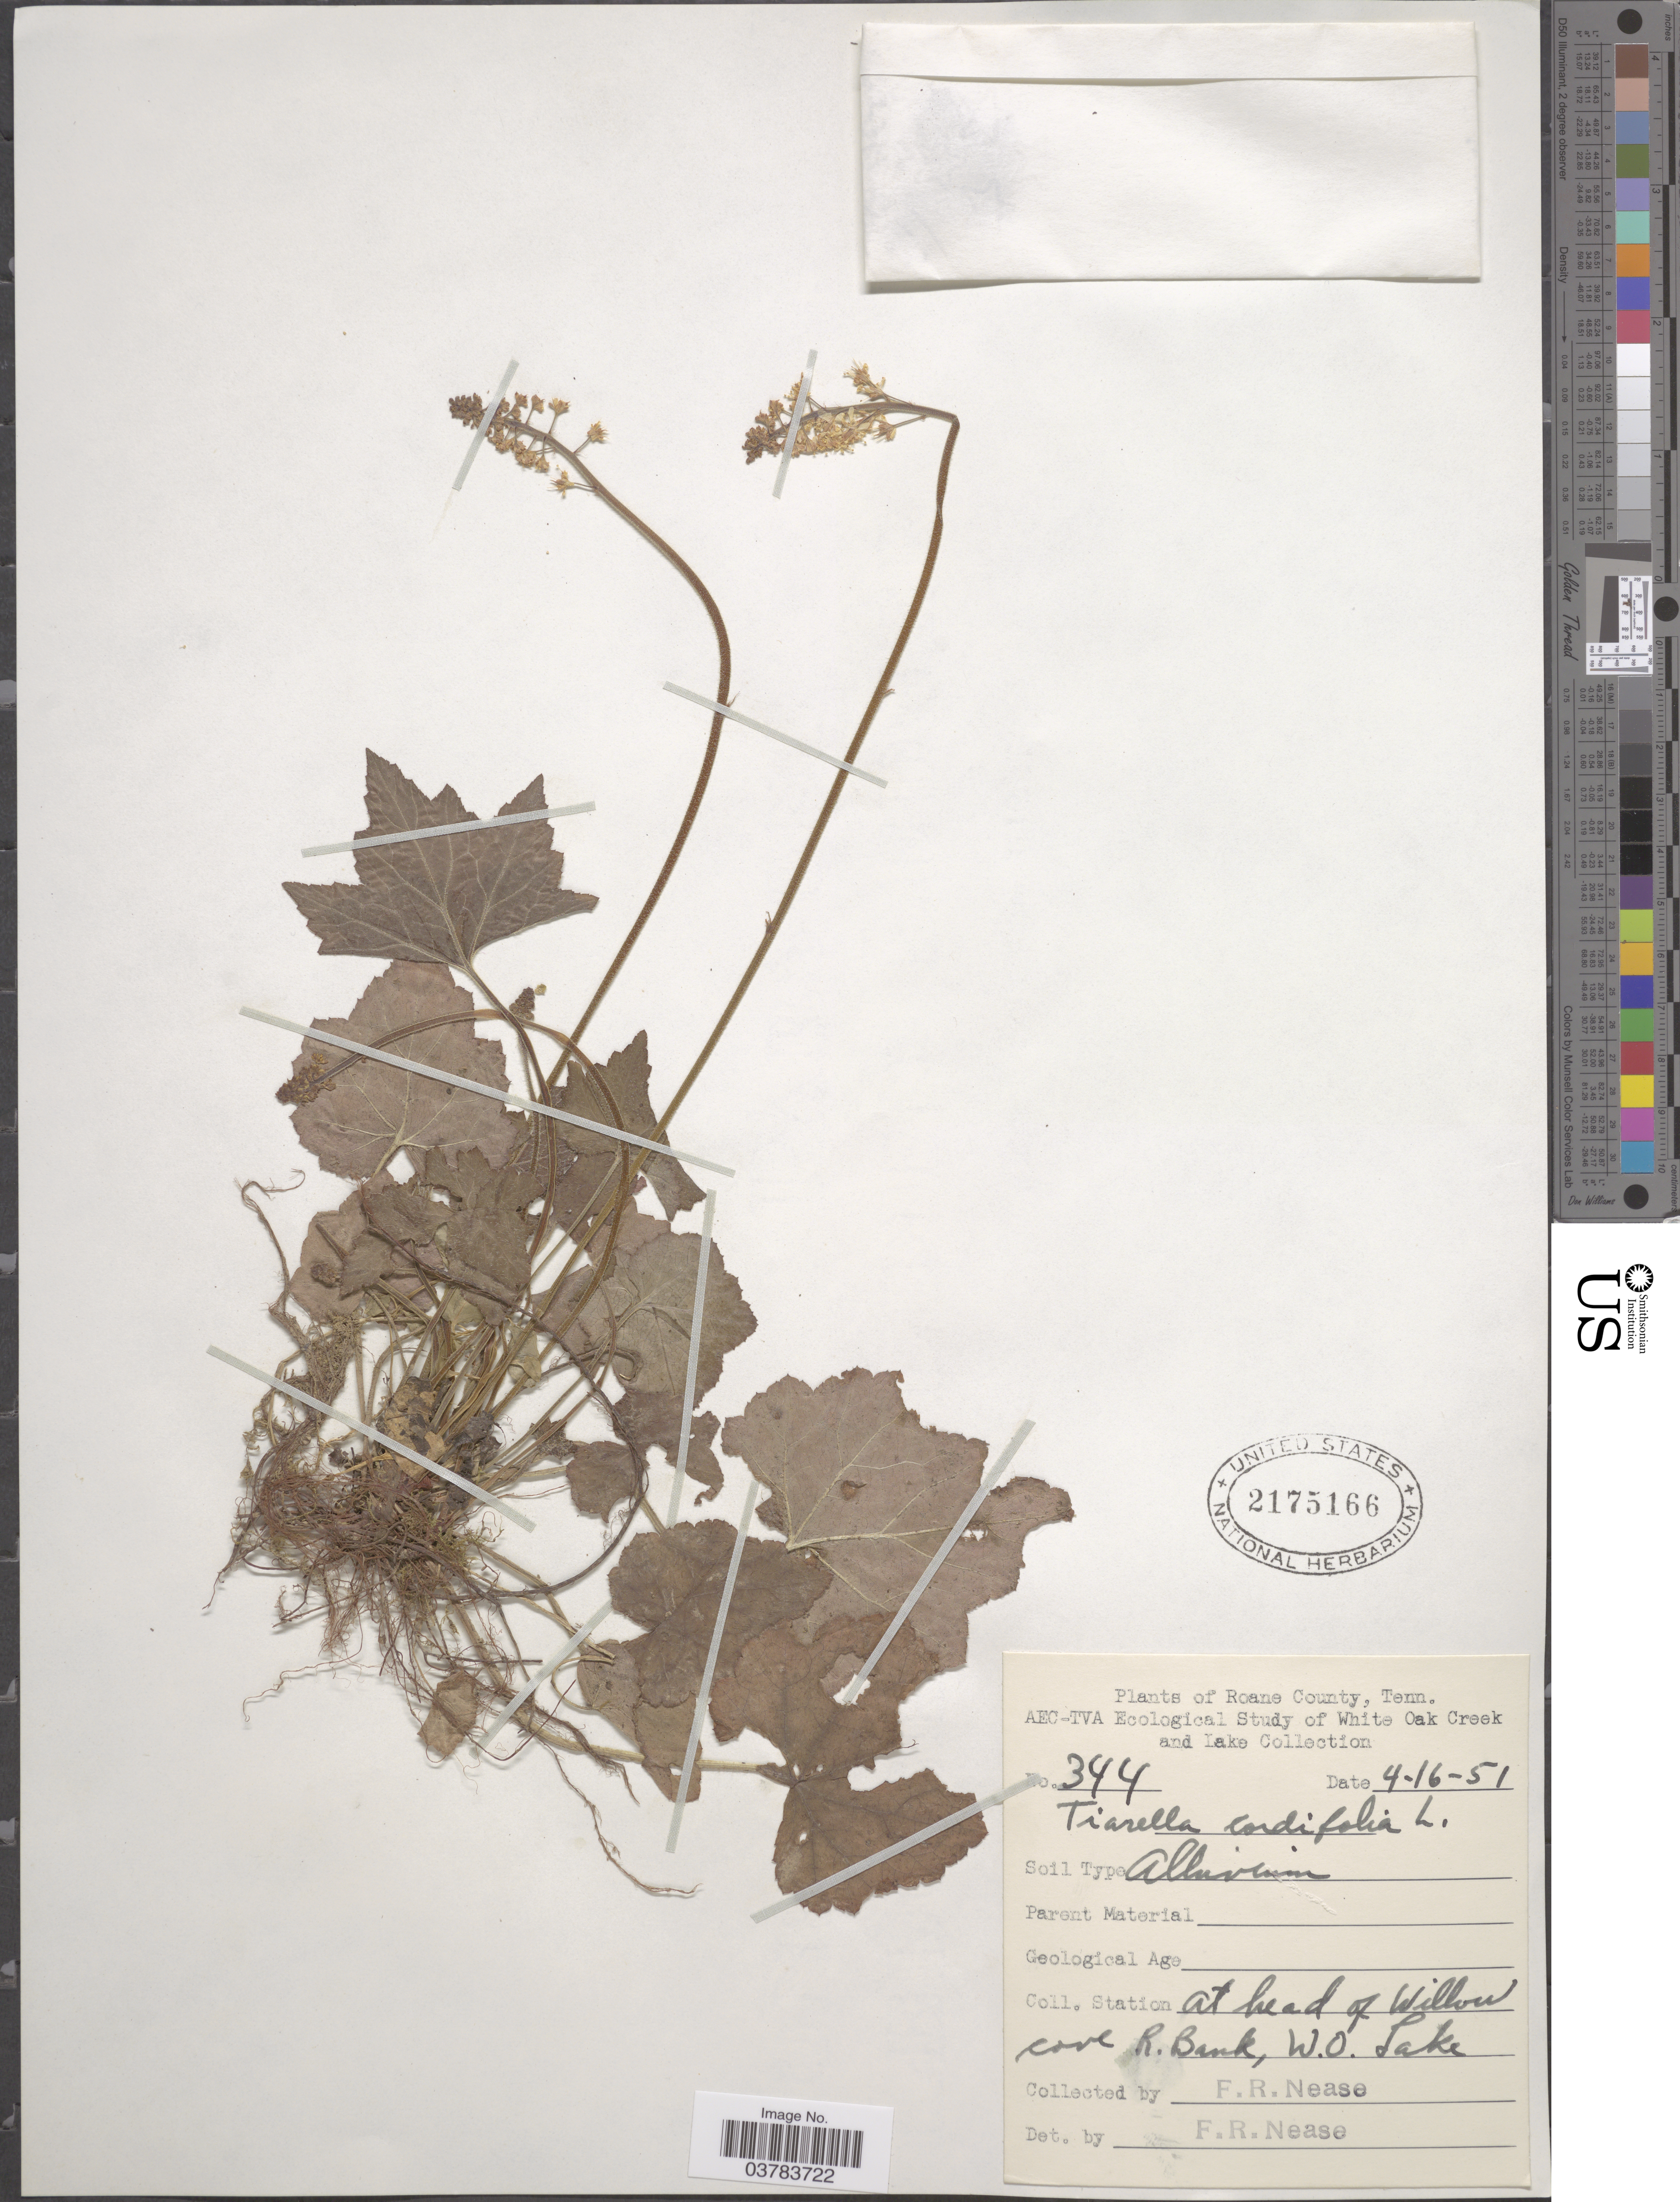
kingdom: Plantae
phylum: Tracheophyta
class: Magnoliopsida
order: Saxifragales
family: Saxifragaceae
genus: Tiarella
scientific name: Tiarella cordifolia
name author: L.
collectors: F. Nease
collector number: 344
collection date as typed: Transcribed d/m/y: 16/4/51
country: United States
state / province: Tennessee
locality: Roane County. Station at head of Willow cove R. Bank, W.O. Lake.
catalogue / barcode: US 2175166